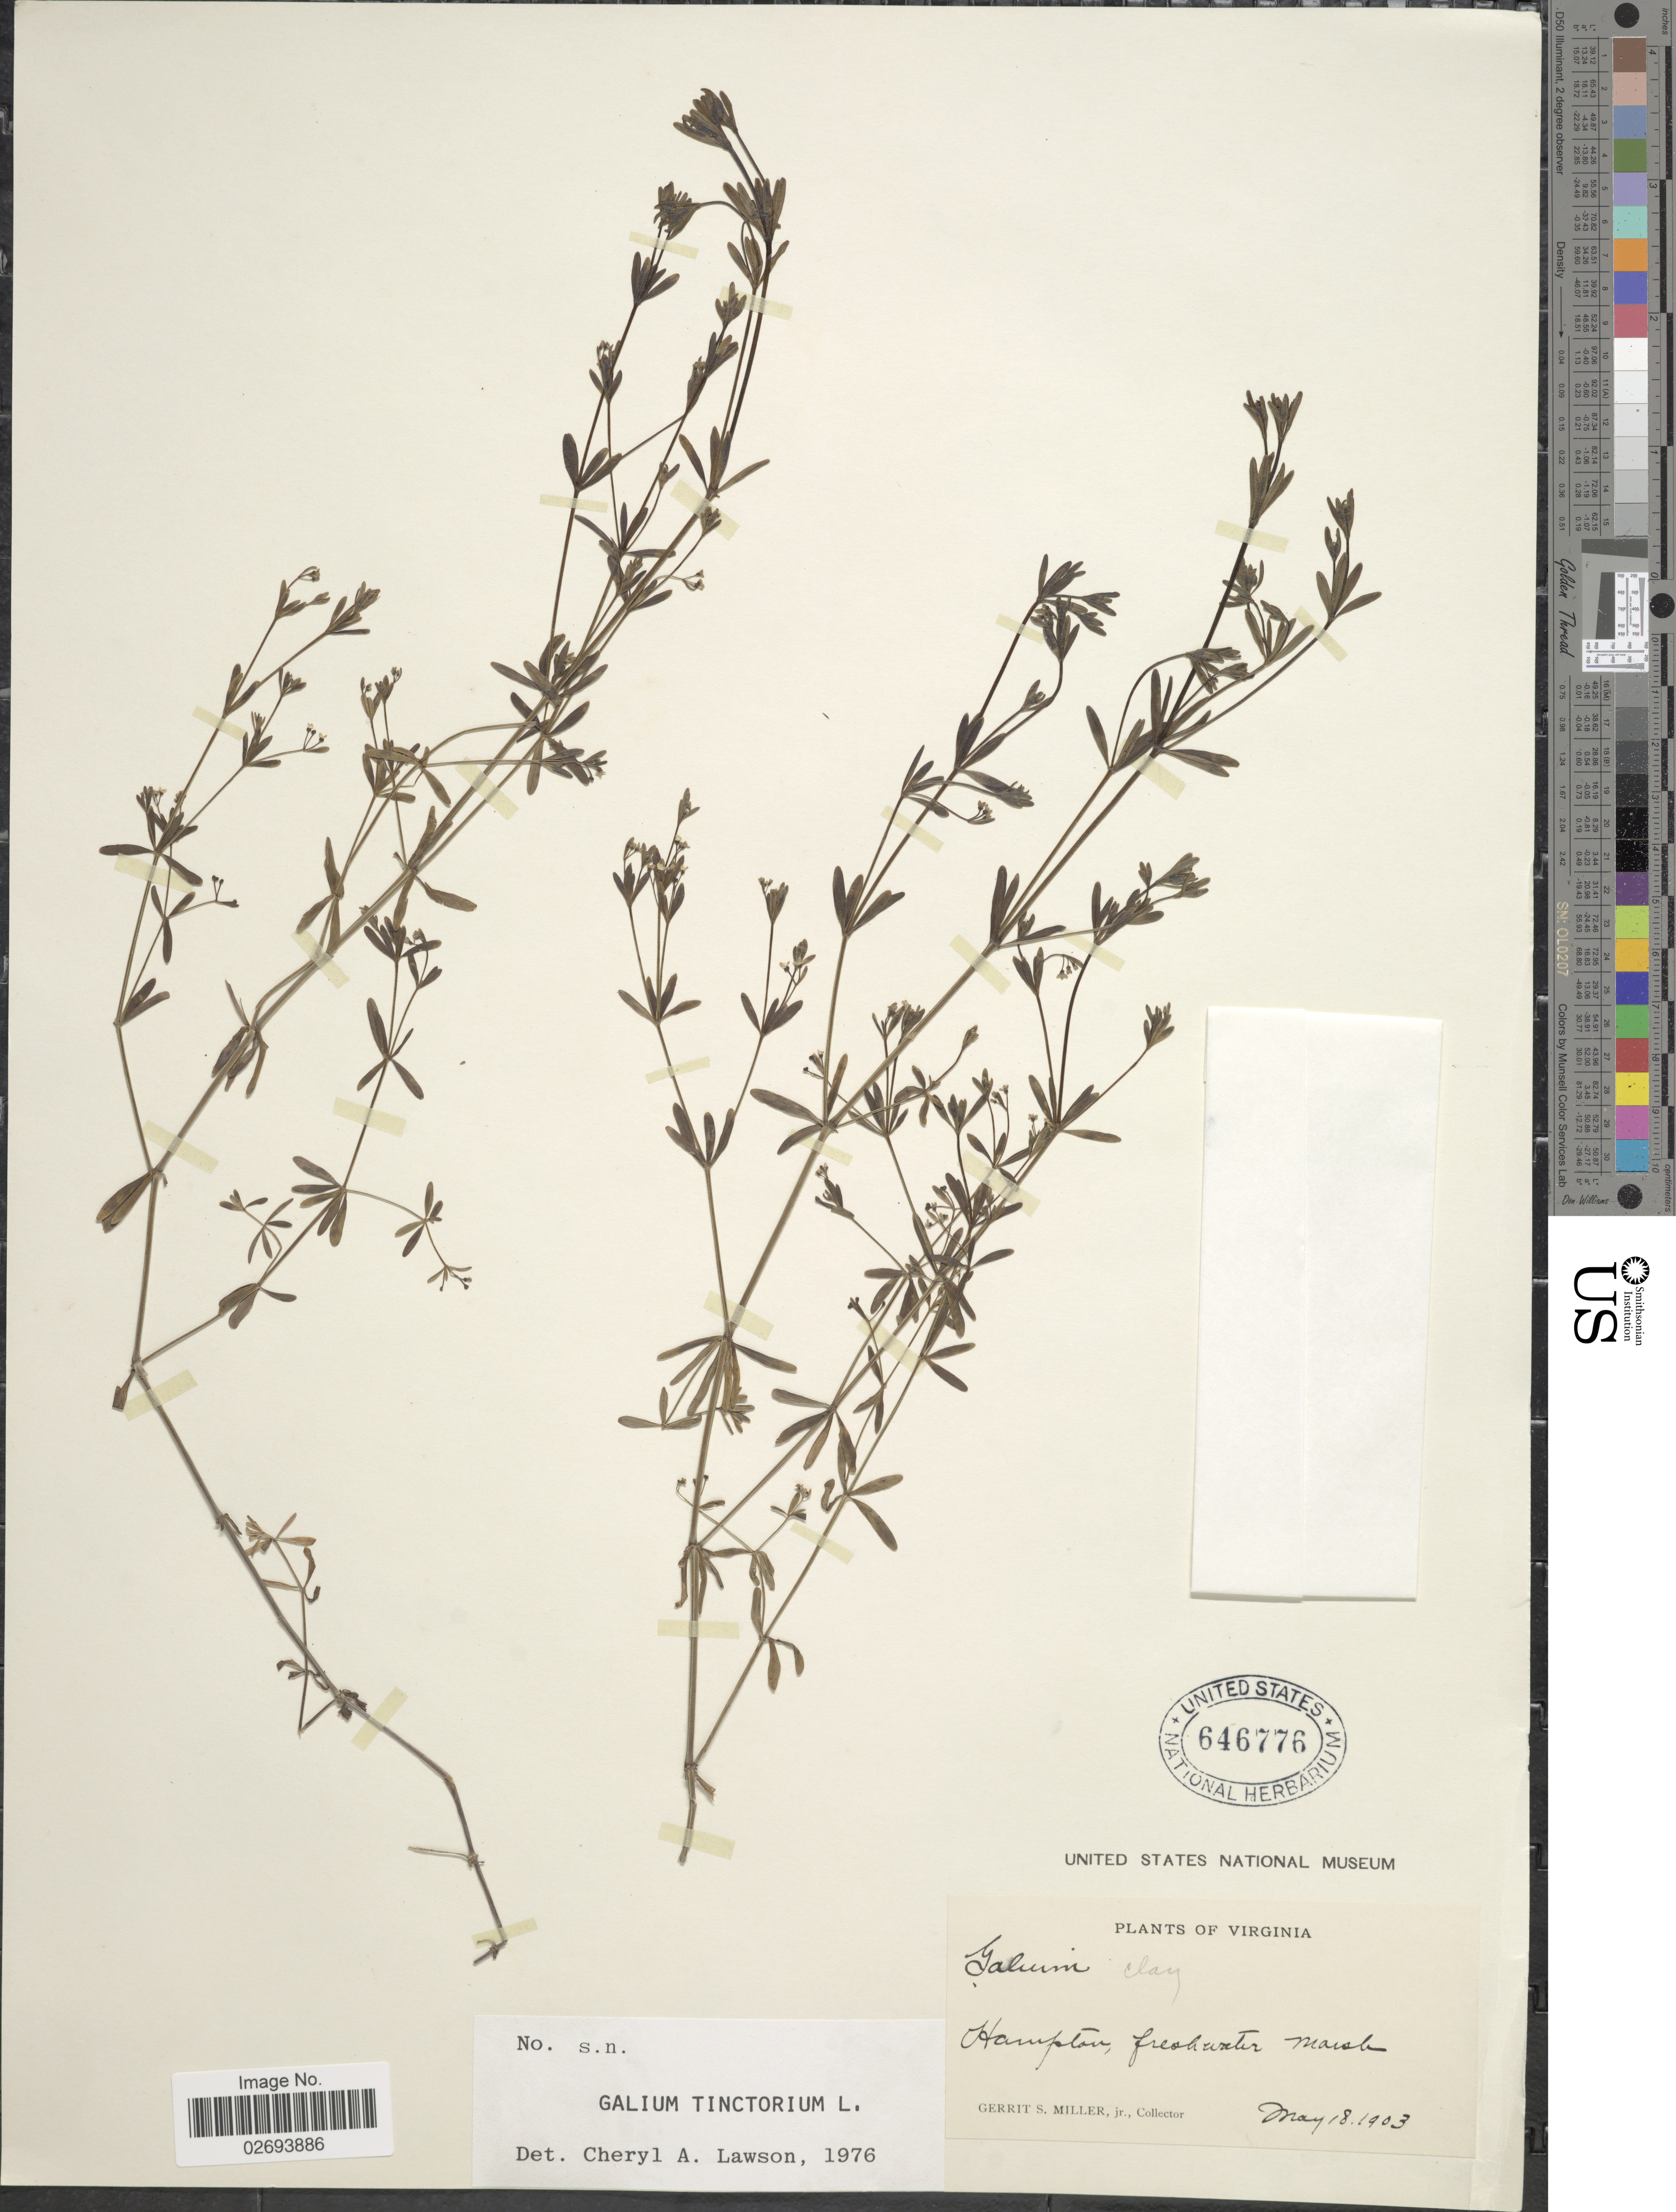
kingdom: Plantae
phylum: Tracheophyta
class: Magnoliopsida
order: Gentianales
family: Rubiaceae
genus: Galium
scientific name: Galium tinctorium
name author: (L.) Scop.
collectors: G. S. Miller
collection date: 1903-05-18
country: United States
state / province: Virginia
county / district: City of Hampton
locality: Hampton, freshwater Marsh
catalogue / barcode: US 646776